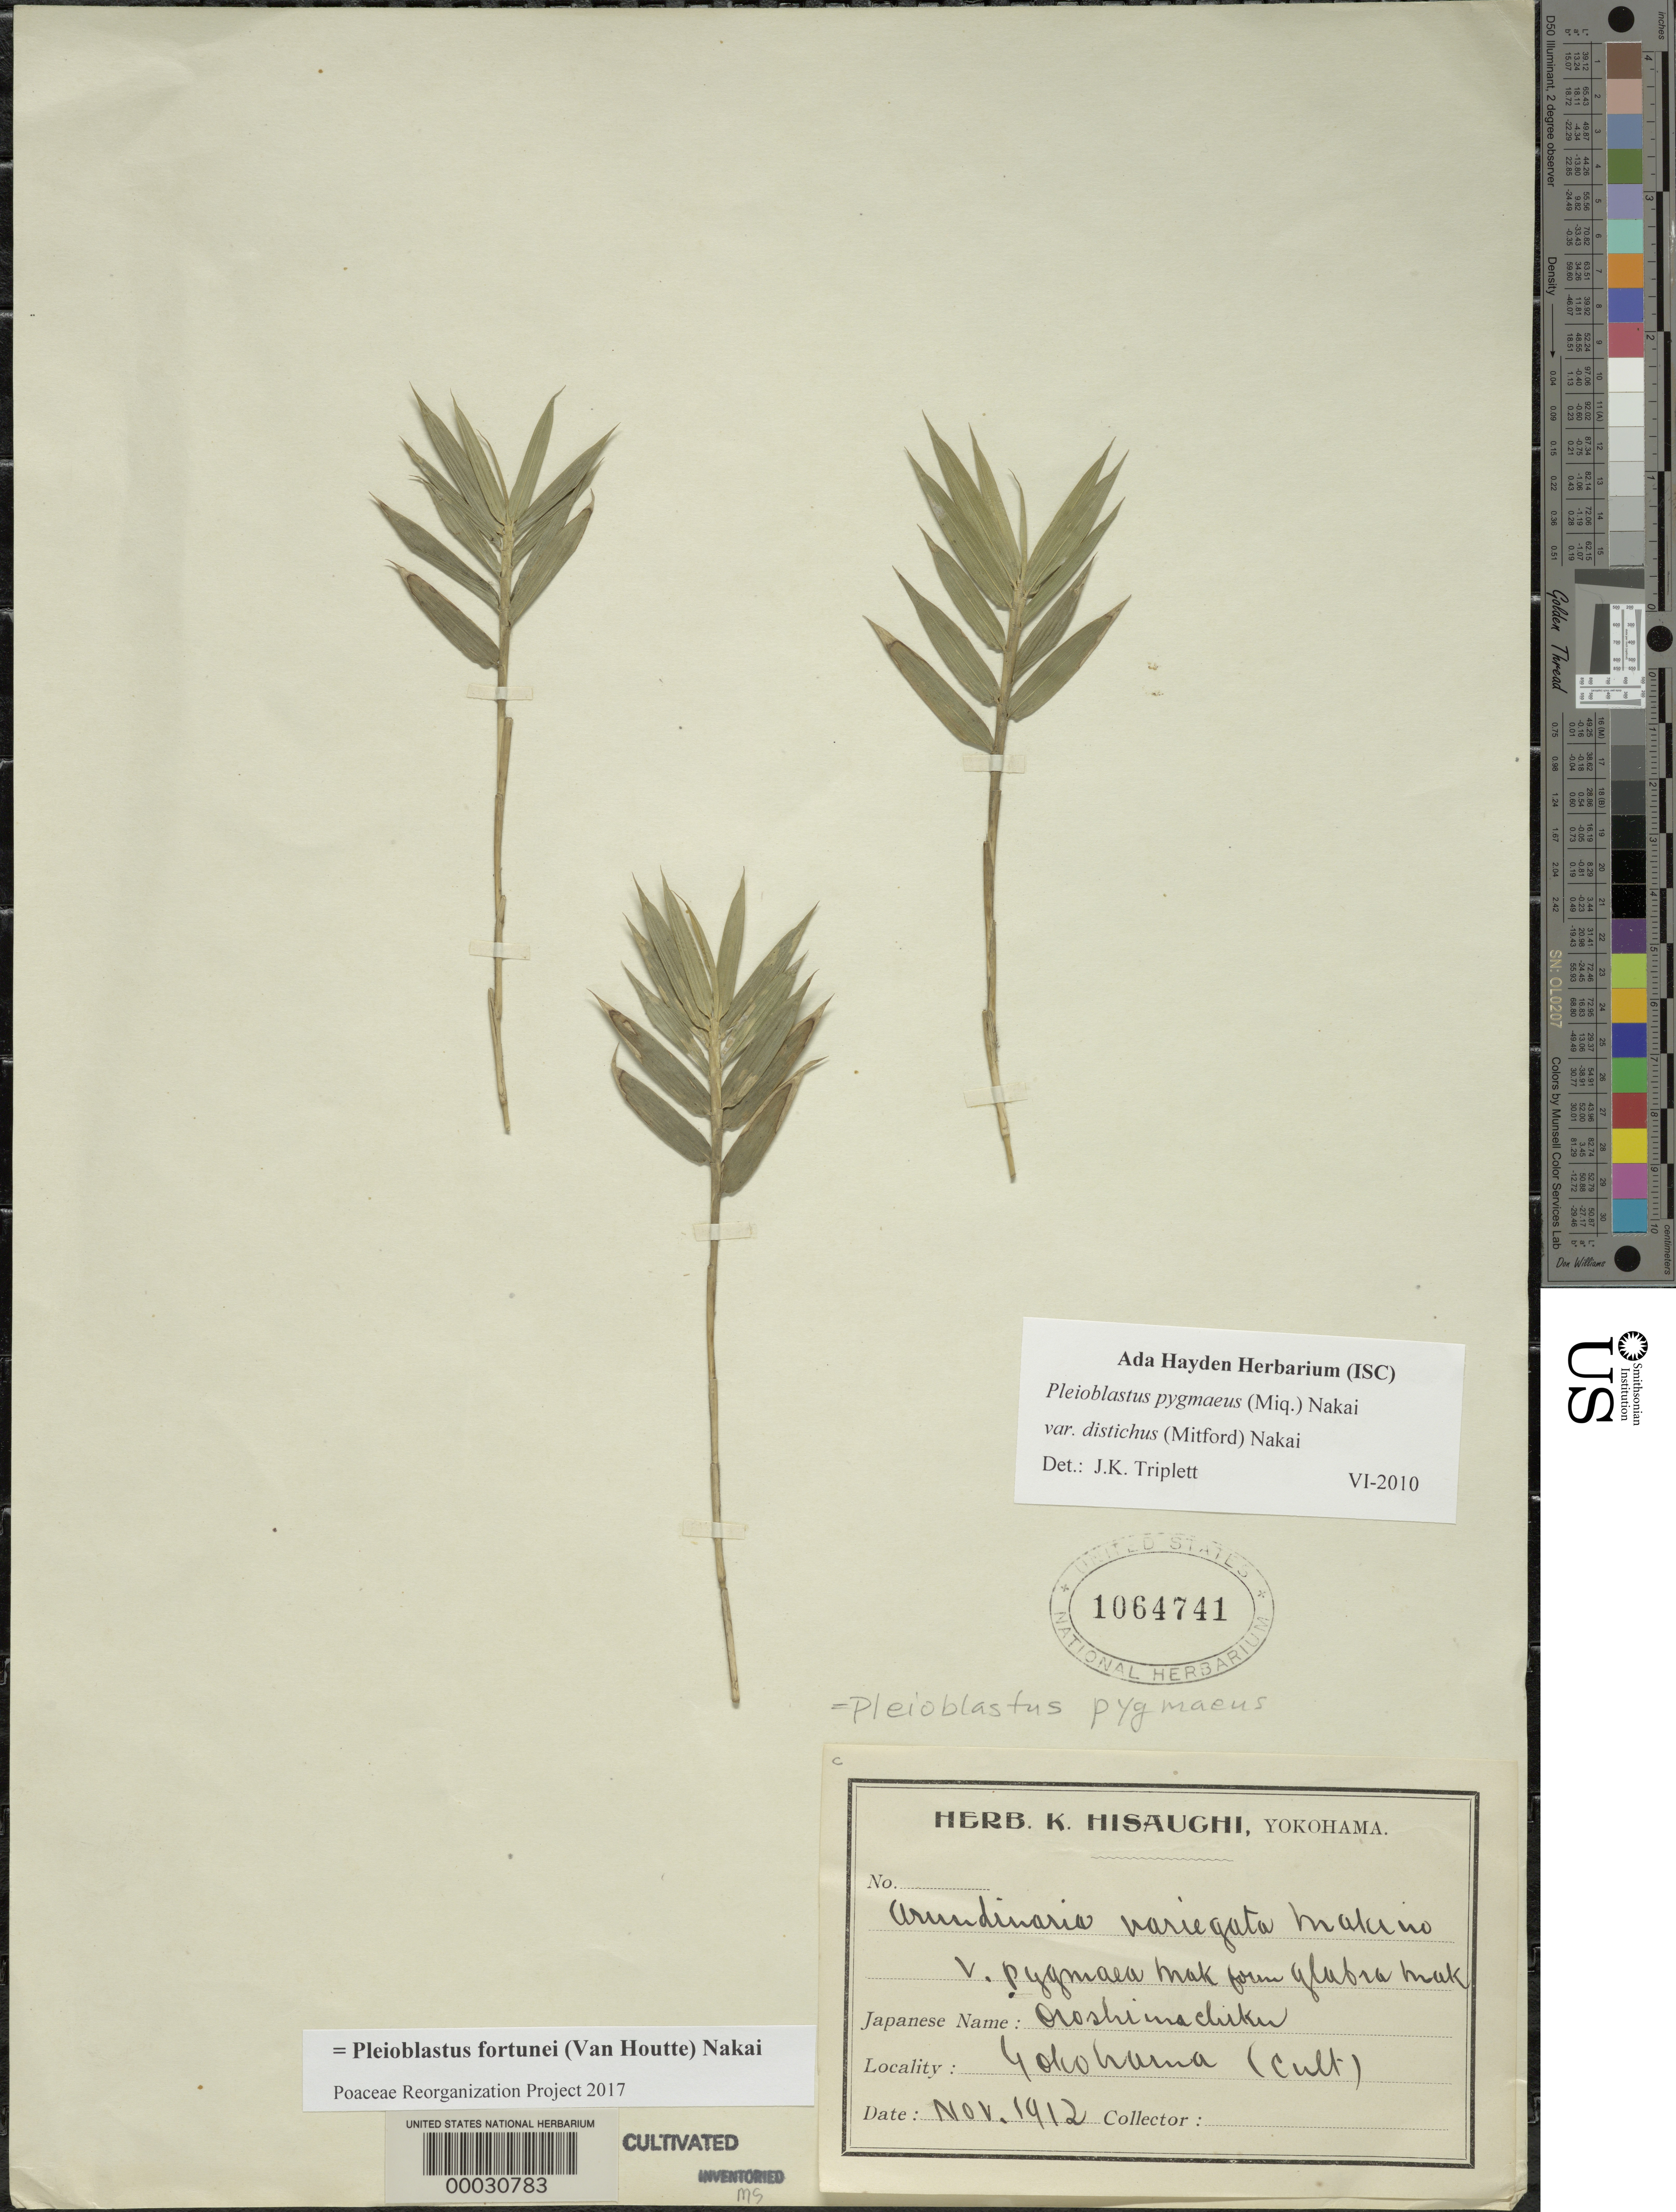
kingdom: Plantae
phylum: Tracheophyta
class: Liliopsida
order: Poales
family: Poaceae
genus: Pleioblastus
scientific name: Pleioblastus fortunei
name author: (Van Houtte) Nakai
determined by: Poaceae Reorganization Project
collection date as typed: Nov 1912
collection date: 1912-11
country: Japan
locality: Yokohama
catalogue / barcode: US 1064741